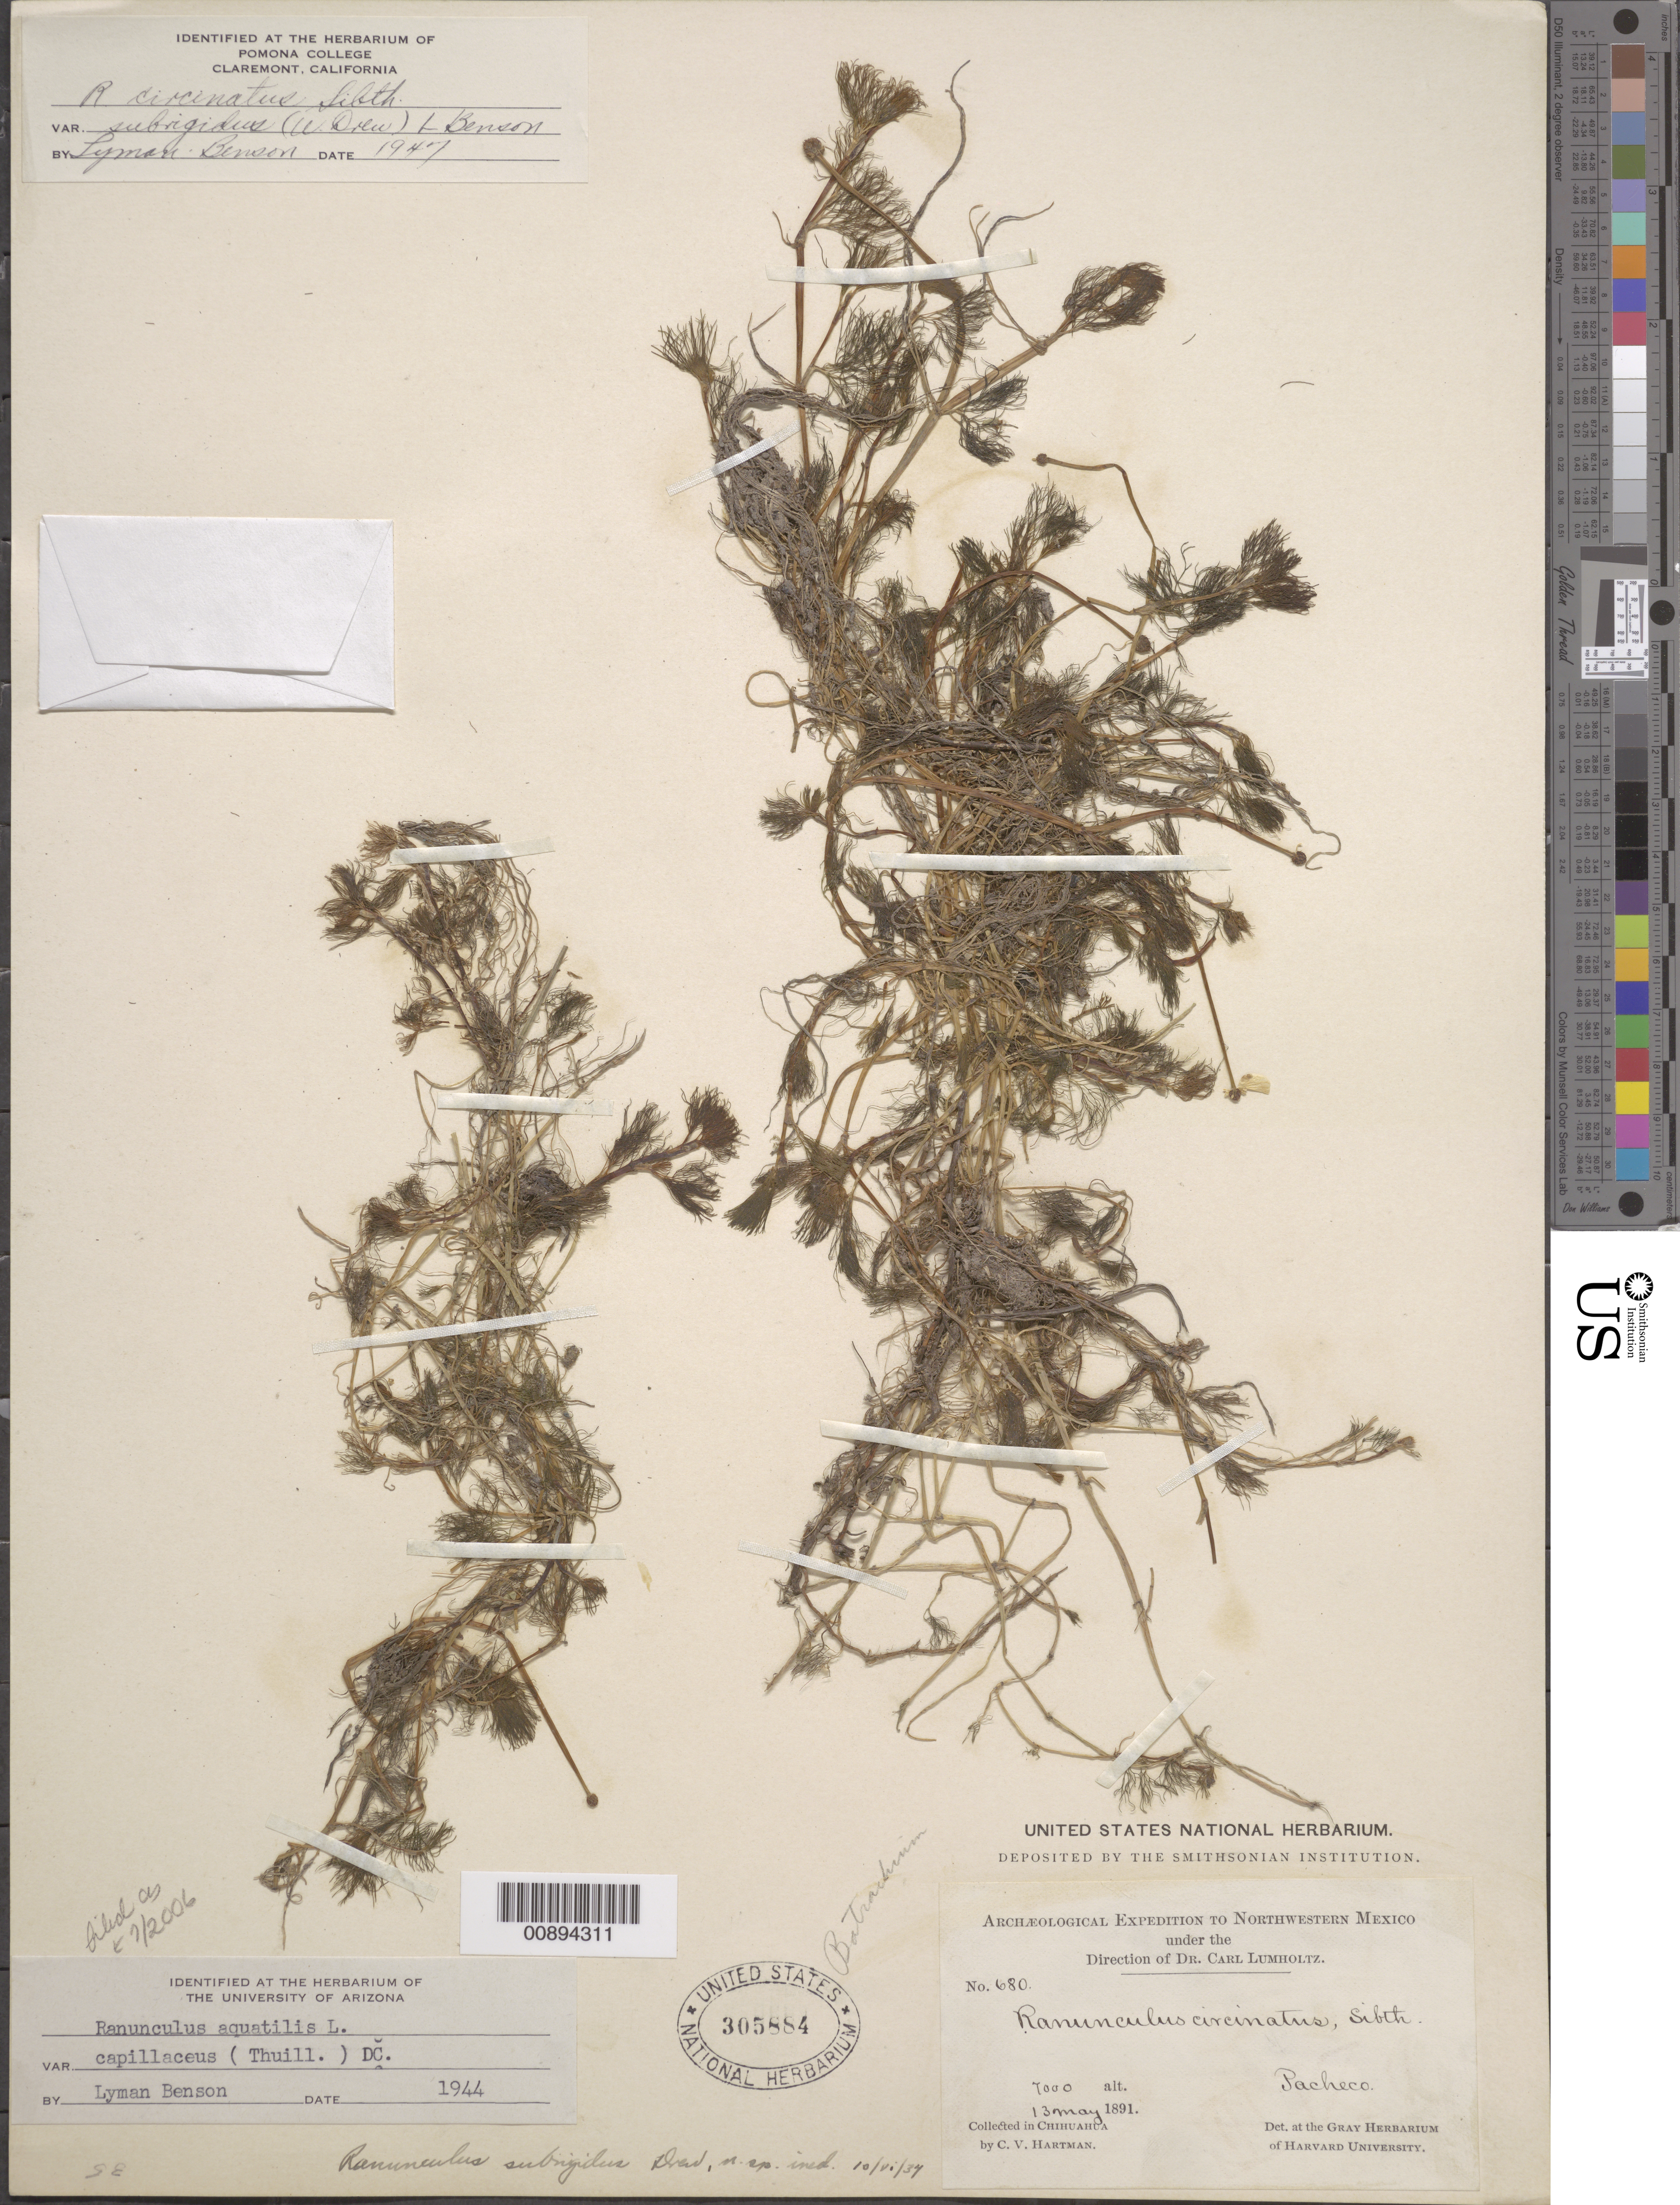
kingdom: Plantae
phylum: Tracheophyta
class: Magnoliopsida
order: Ranunculales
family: Ranunculaceae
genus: Ranunculus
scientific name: Ranunculus aquatilis var. capillaceus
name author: (Thuill.) DC.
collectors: C. V. Hartman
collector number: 680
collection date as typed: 13 May 1891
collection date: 1891-05-13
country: Mexico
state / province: Chihuahua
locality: Pacheco, Chihuahua.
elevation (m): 2134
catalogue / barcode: US 305884